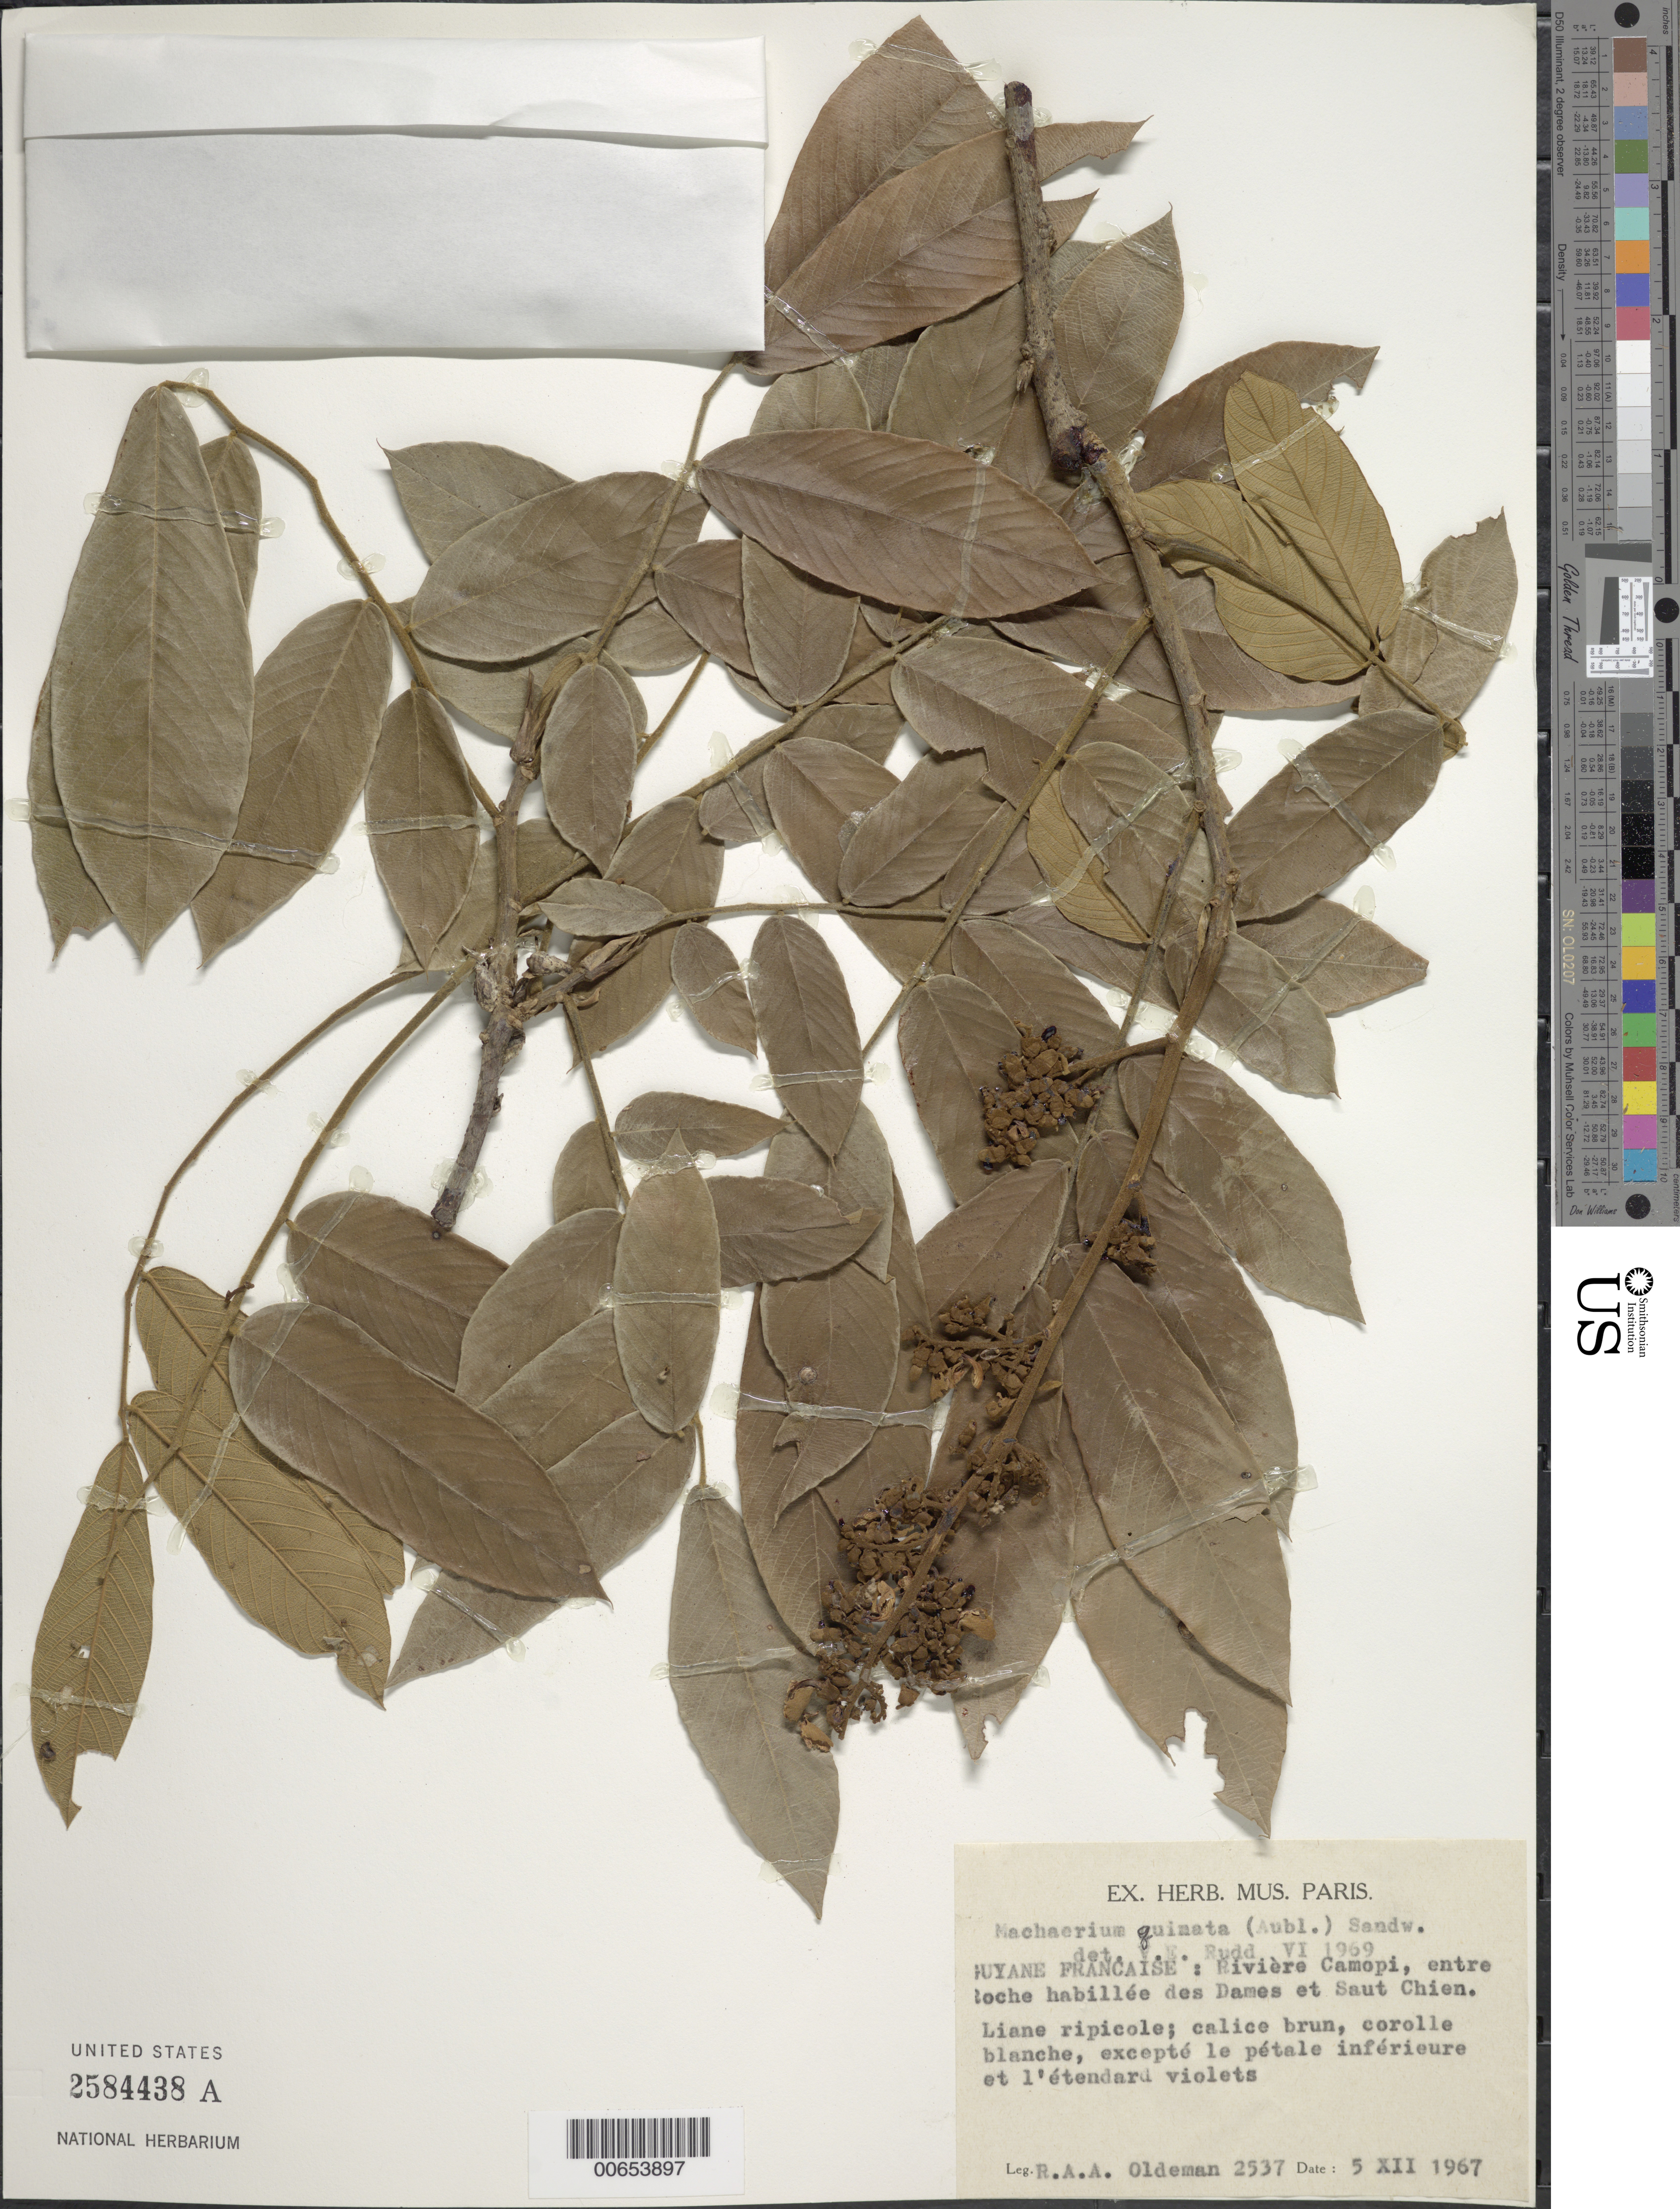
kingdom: Plantae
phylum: Tracheophyta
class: Magnoliopsida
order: Fabales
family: Fabaceae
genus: Machaerium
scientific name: Machaerium quinatum var. quinatum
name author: (Aubl.) Sandwith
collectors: R. Oldeman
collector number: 2537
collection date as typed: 5-Dec-67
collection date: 1967-12-05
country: French Guiana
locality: Riviére Camopi, entre Roche Habillée des Dames et Saut Chien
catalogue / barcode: US 2584438A